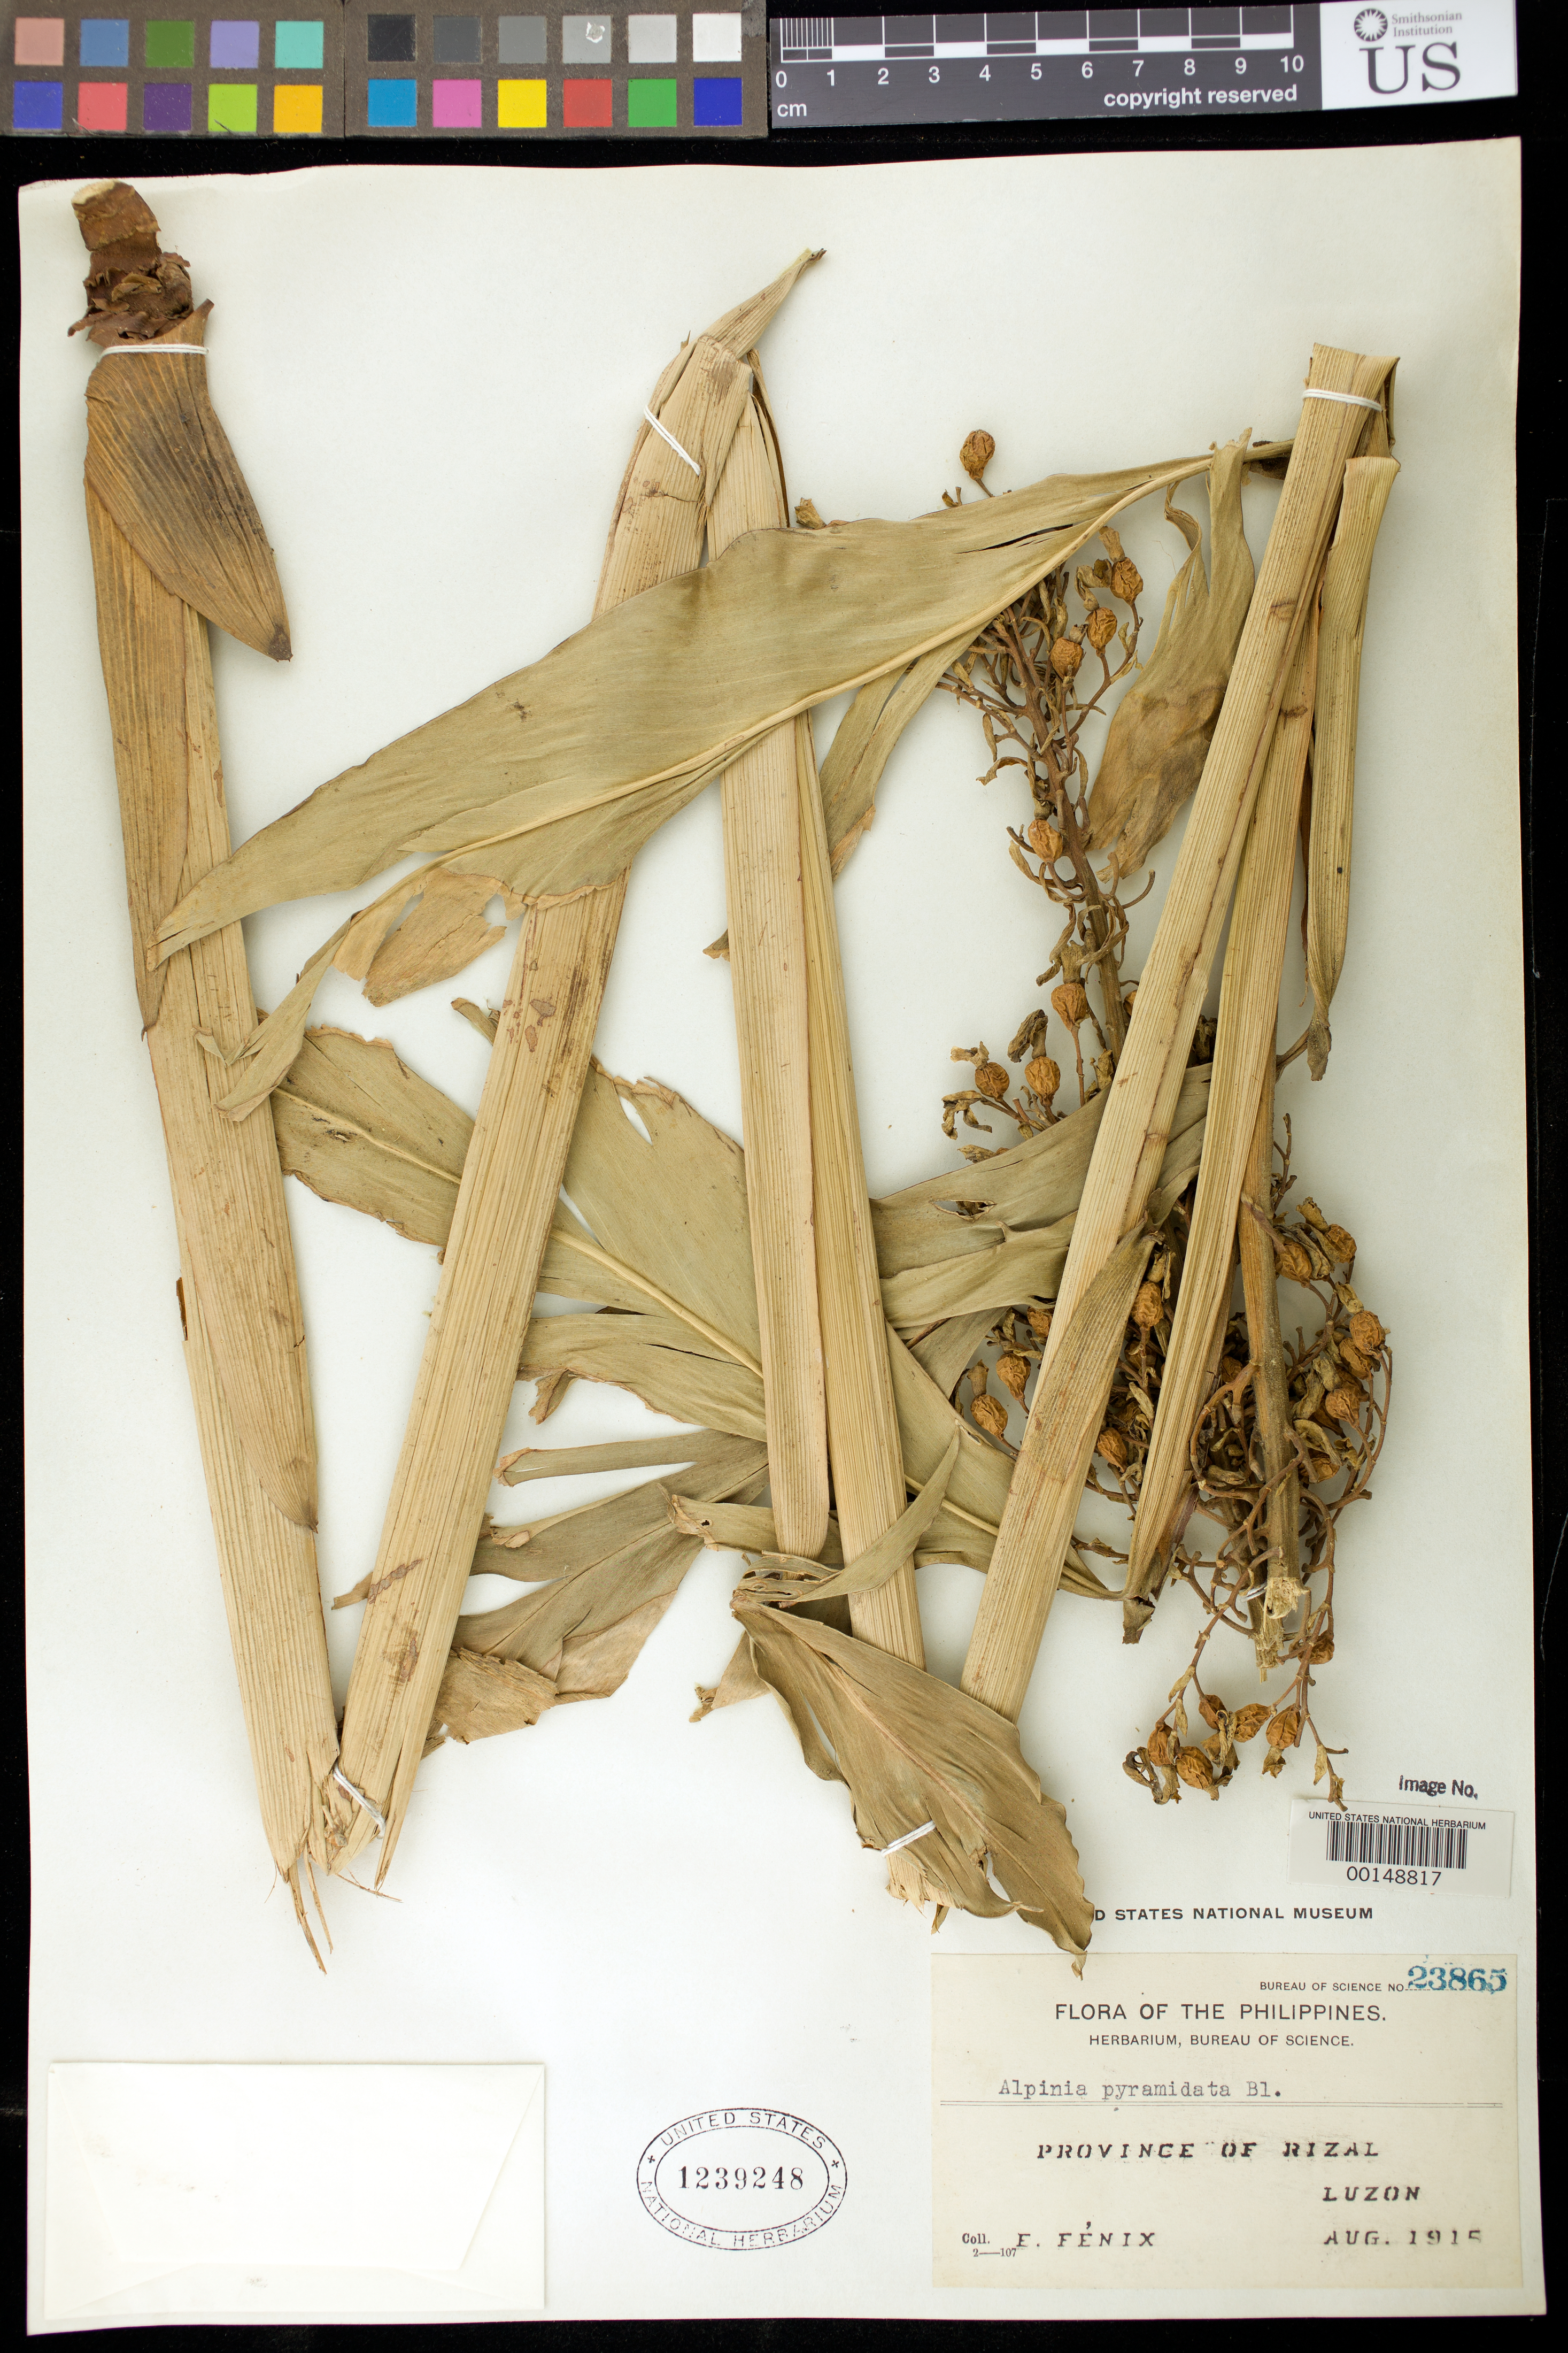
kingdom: Plantae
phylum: Tracheophyta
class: Liliopsida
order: Zingiberales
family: Zingiberaceae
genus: Alpinia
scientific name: Alpinia pyramidata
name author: Blume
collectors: E. Fenix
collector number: Bur. Sci. 23865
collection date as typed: Aug 1915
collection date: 1915-08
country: Philippines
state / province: Calabarzon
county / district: Rizal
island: Luzon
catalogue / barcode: US 1239248